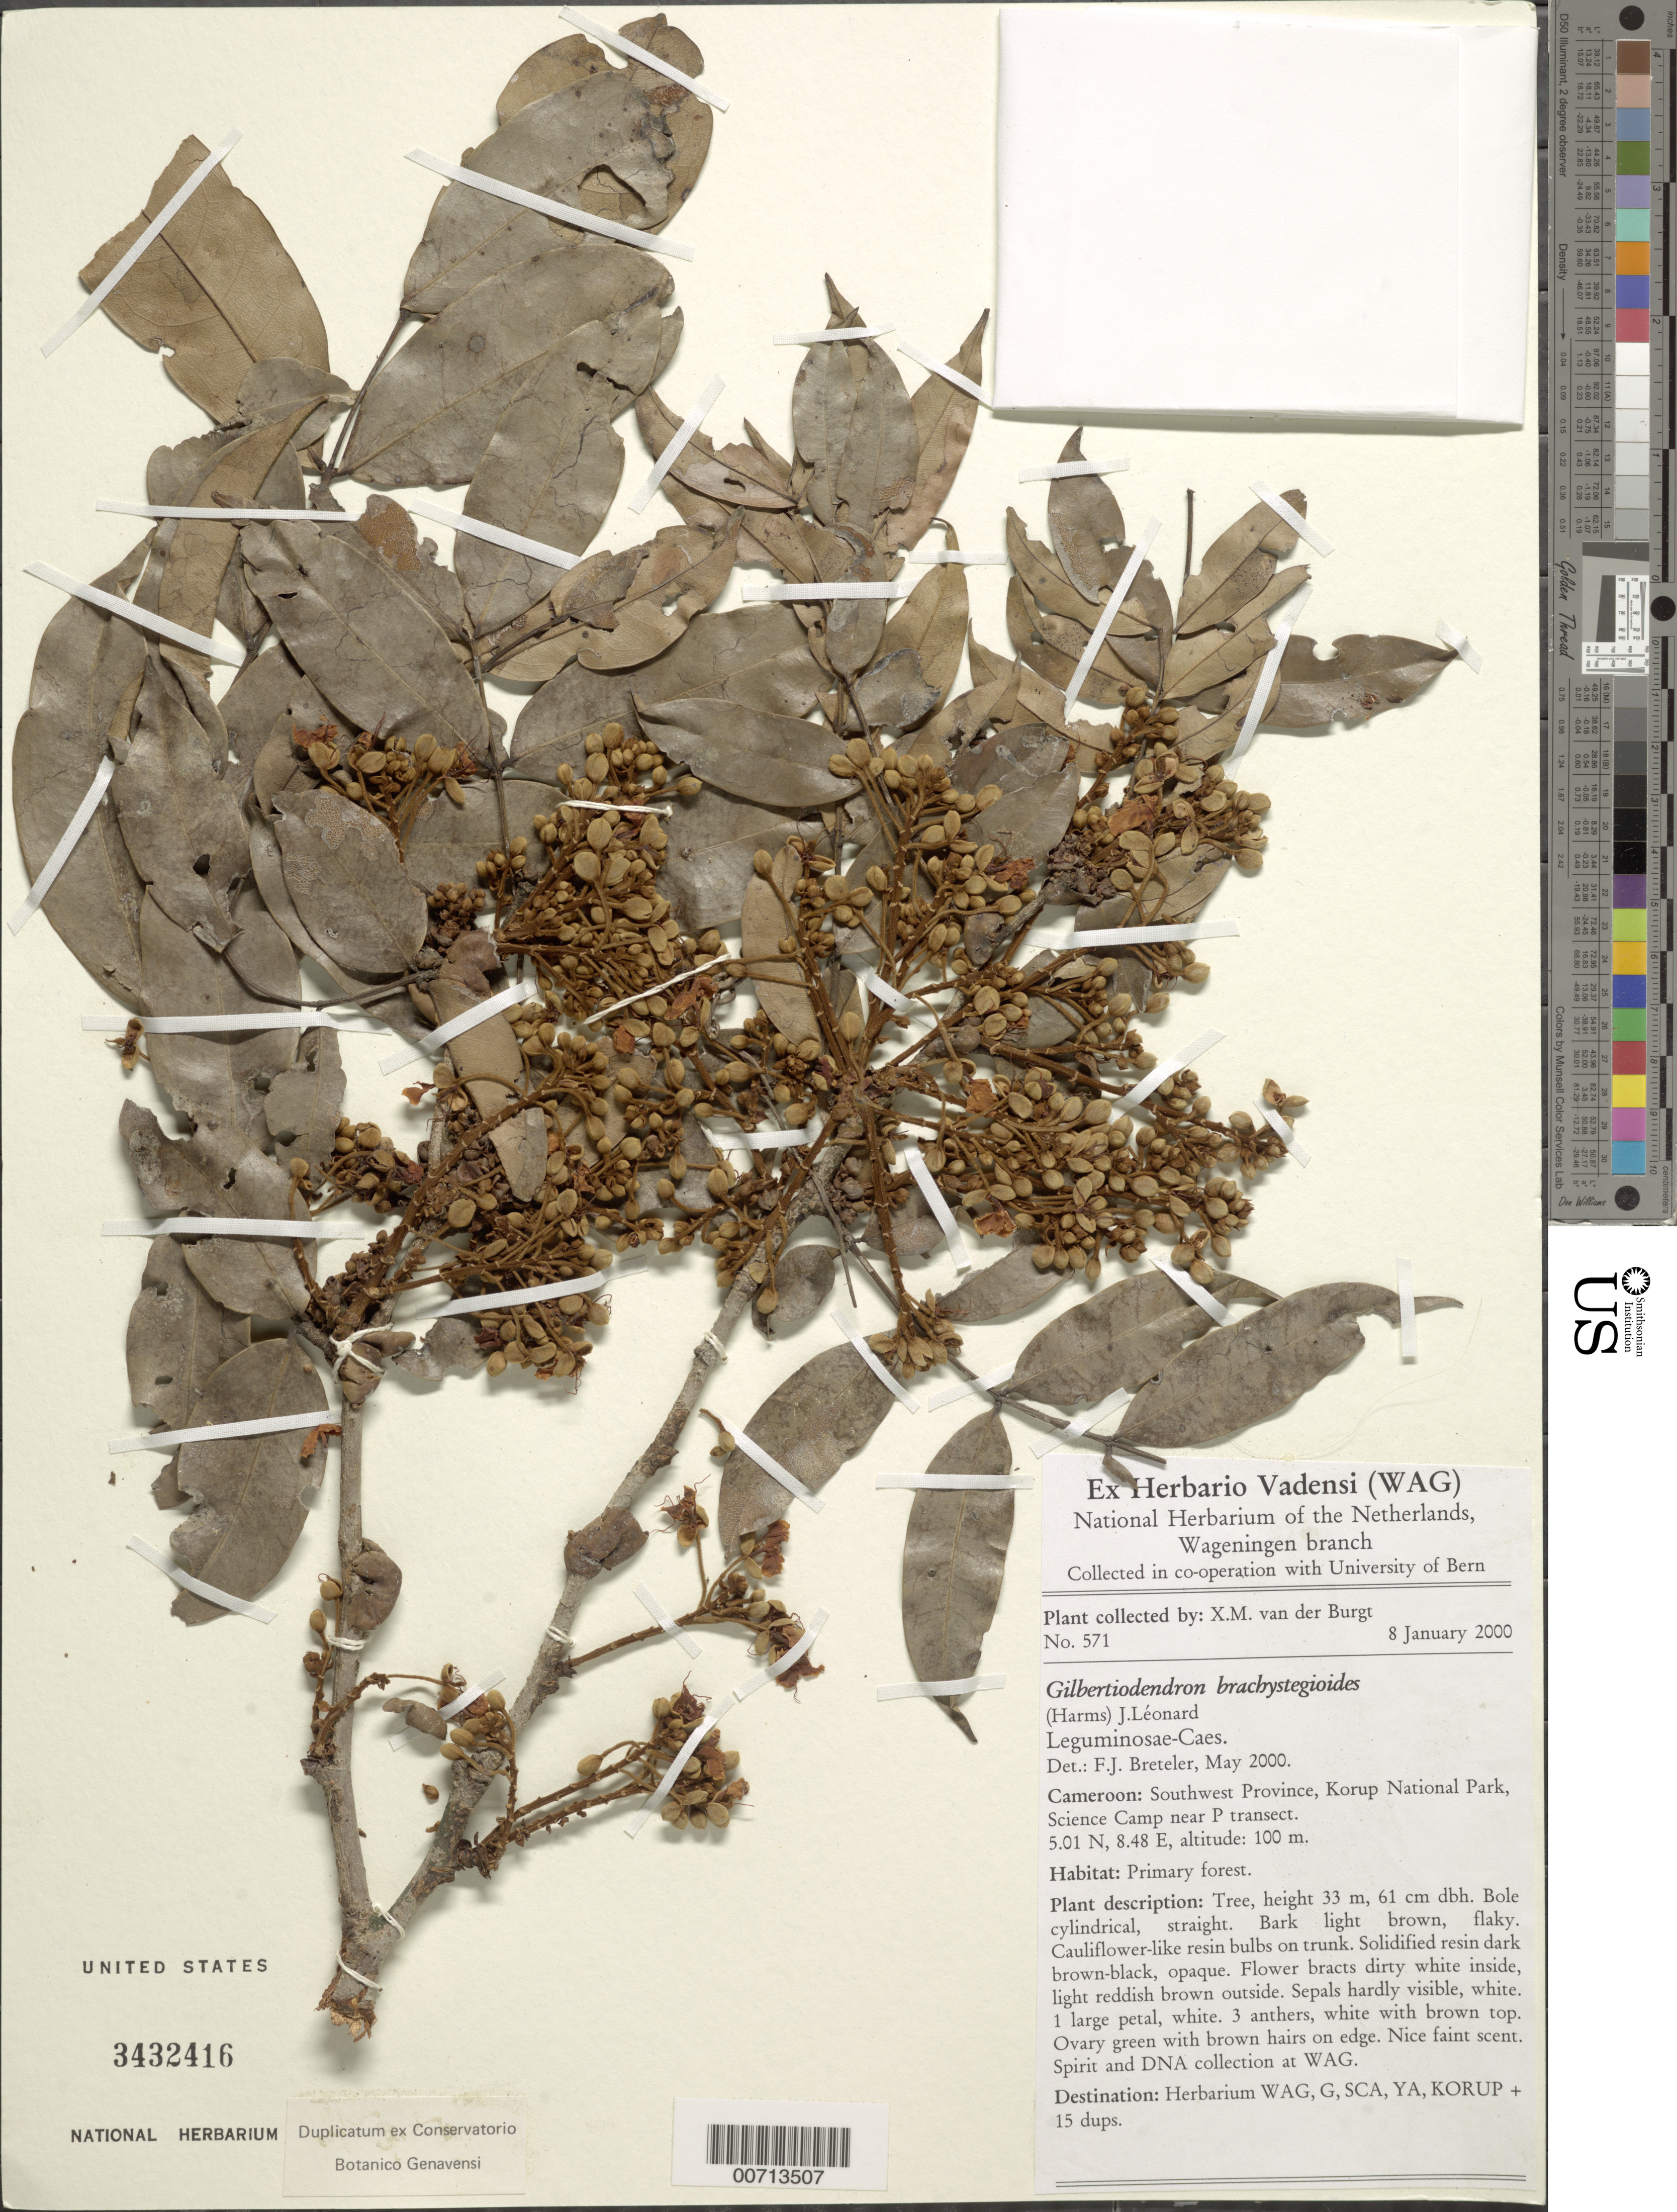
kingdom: Plantae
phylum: Tracheophyta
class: Magnoliopsida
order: Fabales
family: Fabaceae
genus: Gilbertiodendron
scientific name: Gilbertiodendron brachystegioides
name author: (Harms) J. Léonard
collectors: X. M. van der Burgt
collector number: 571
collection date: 2000-01-08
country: Cameroon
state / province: Sud-Ouest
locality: Korup National Park, Science Camp near P transect.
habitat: Primary forest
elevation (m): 100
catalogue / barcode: US 3432416